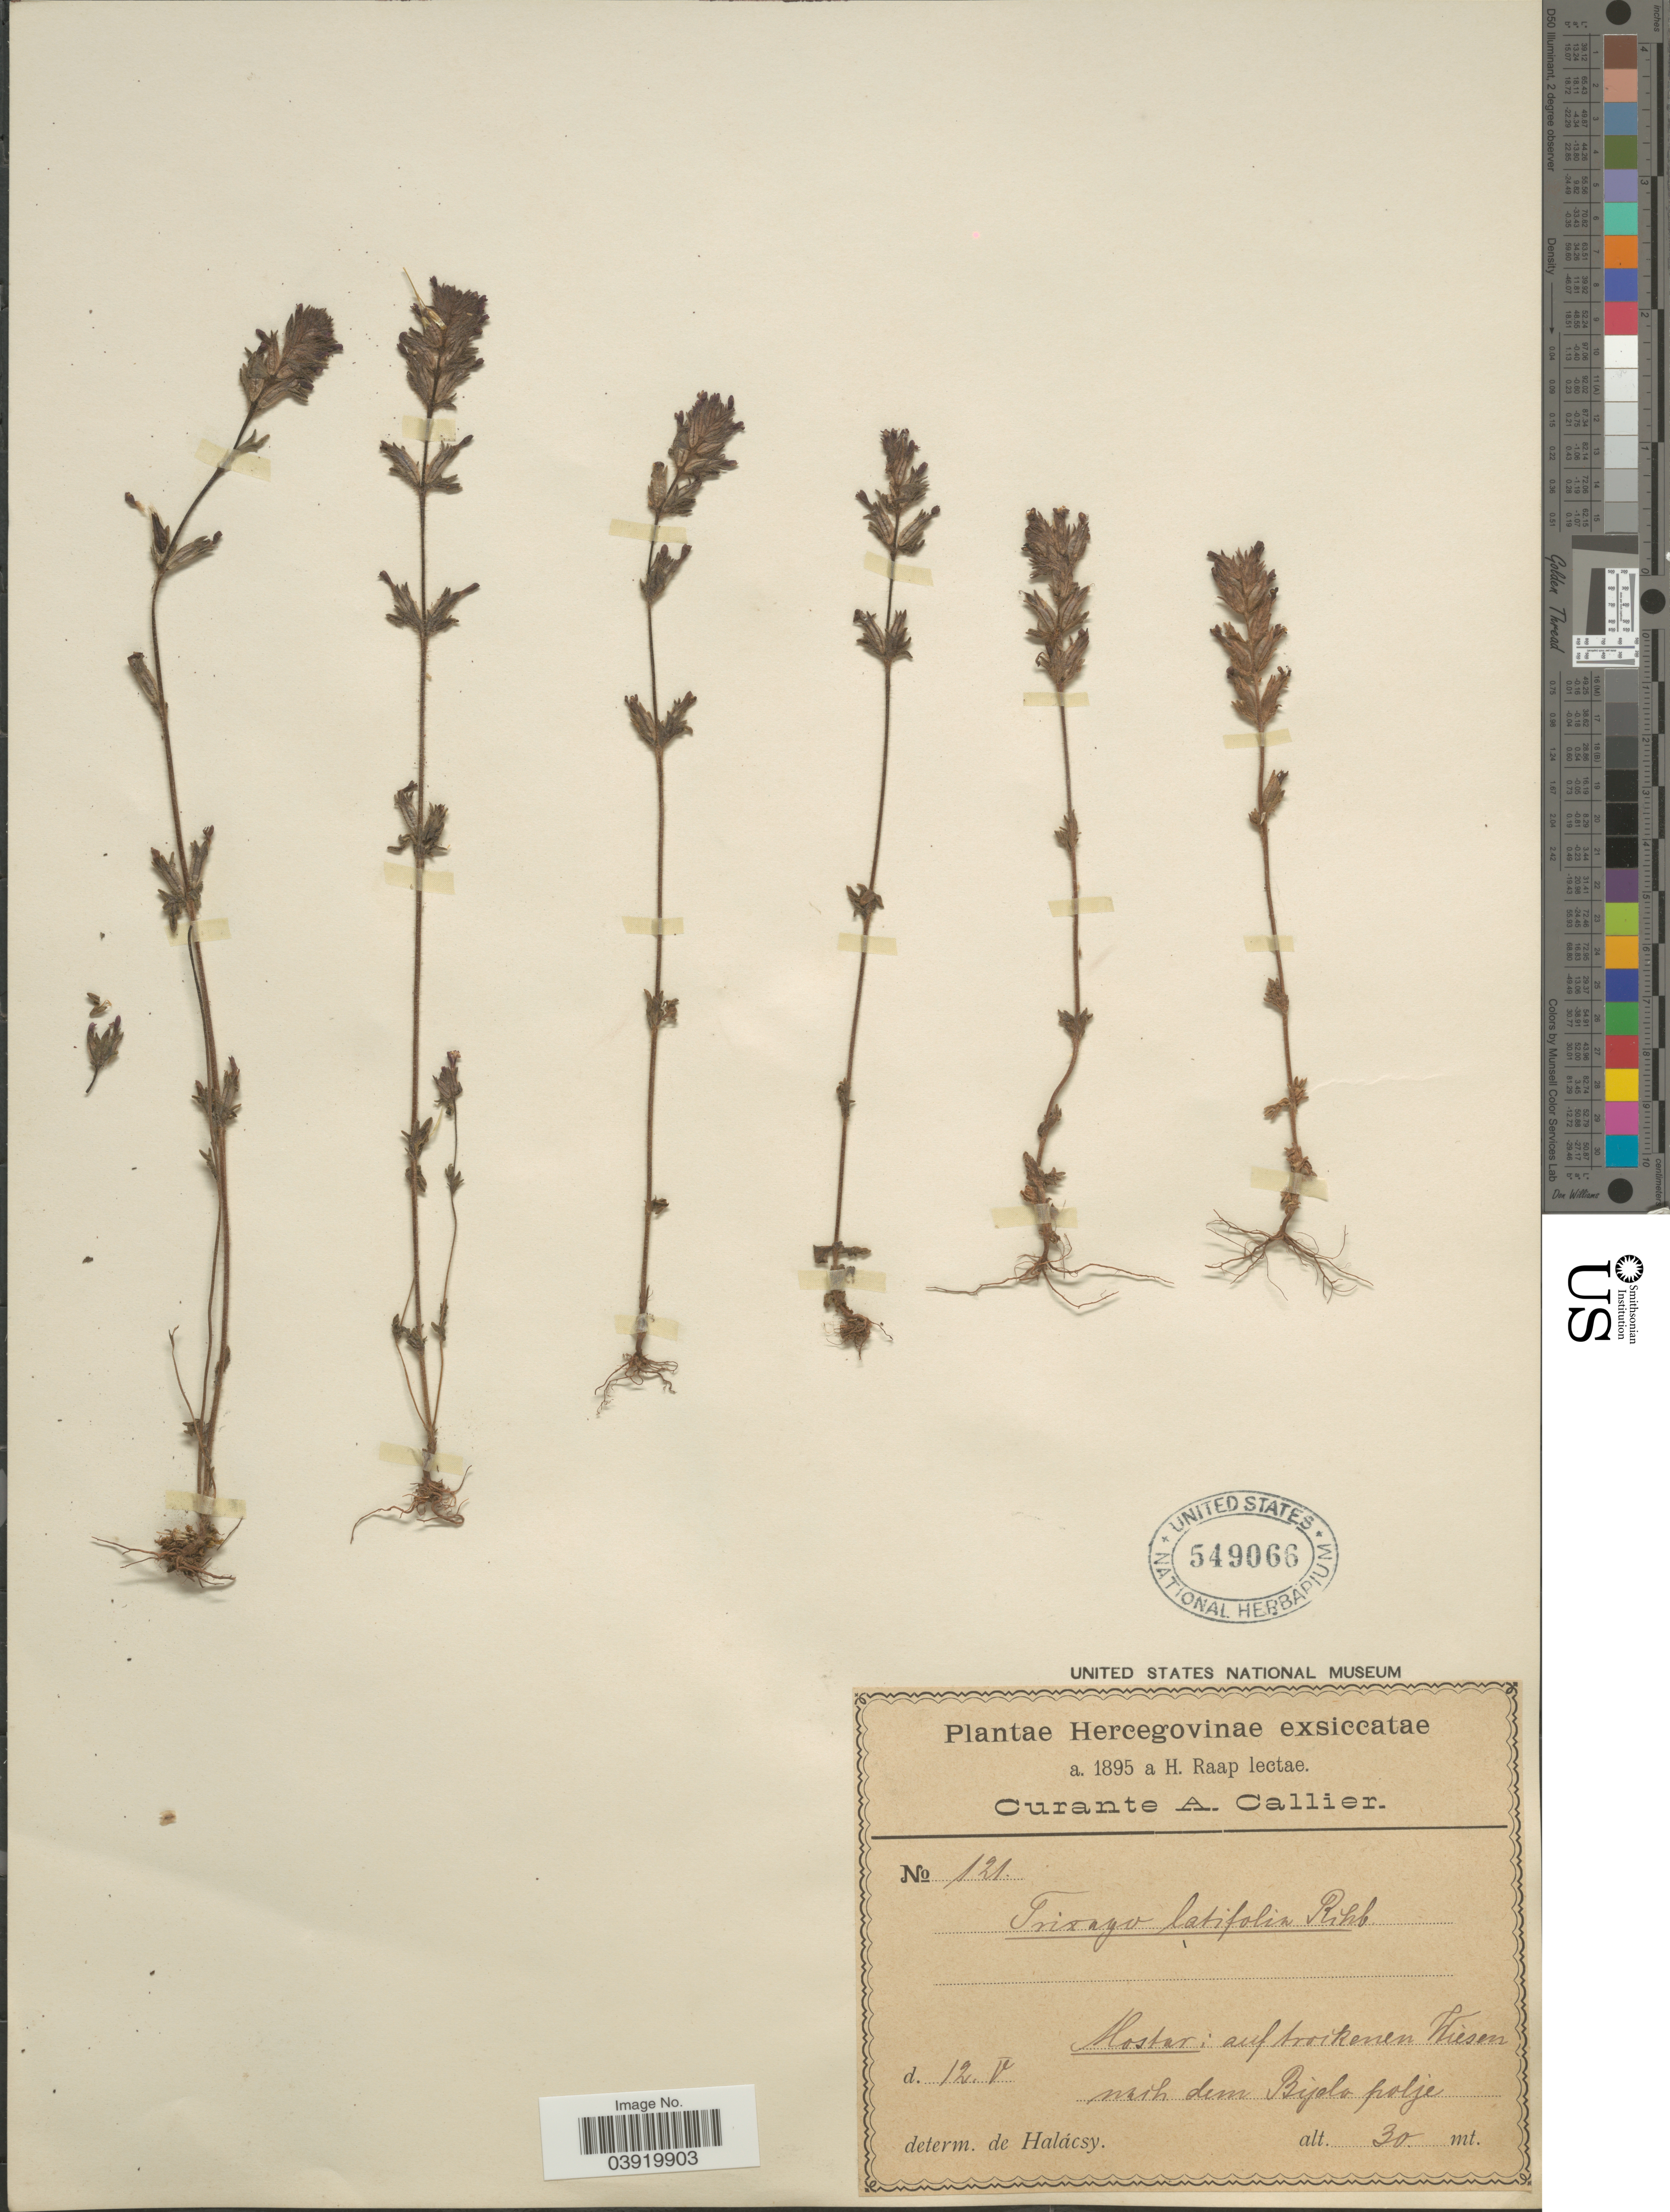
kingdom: Plantae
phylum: Tracheophyta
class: Magnoliopsida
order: Lamiales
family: Orobanchaceae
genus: Parentucellia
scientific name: Parentucellia latifolia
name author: (L.) Caruel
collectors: H. Raap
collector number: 121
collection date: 1895-05-12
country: Bosnia and Herzegovina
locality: Hercegovinae. Mostar: auf trockenen Wiesen nach dem Bijolo polje.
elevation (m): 30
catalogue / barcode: US 549066